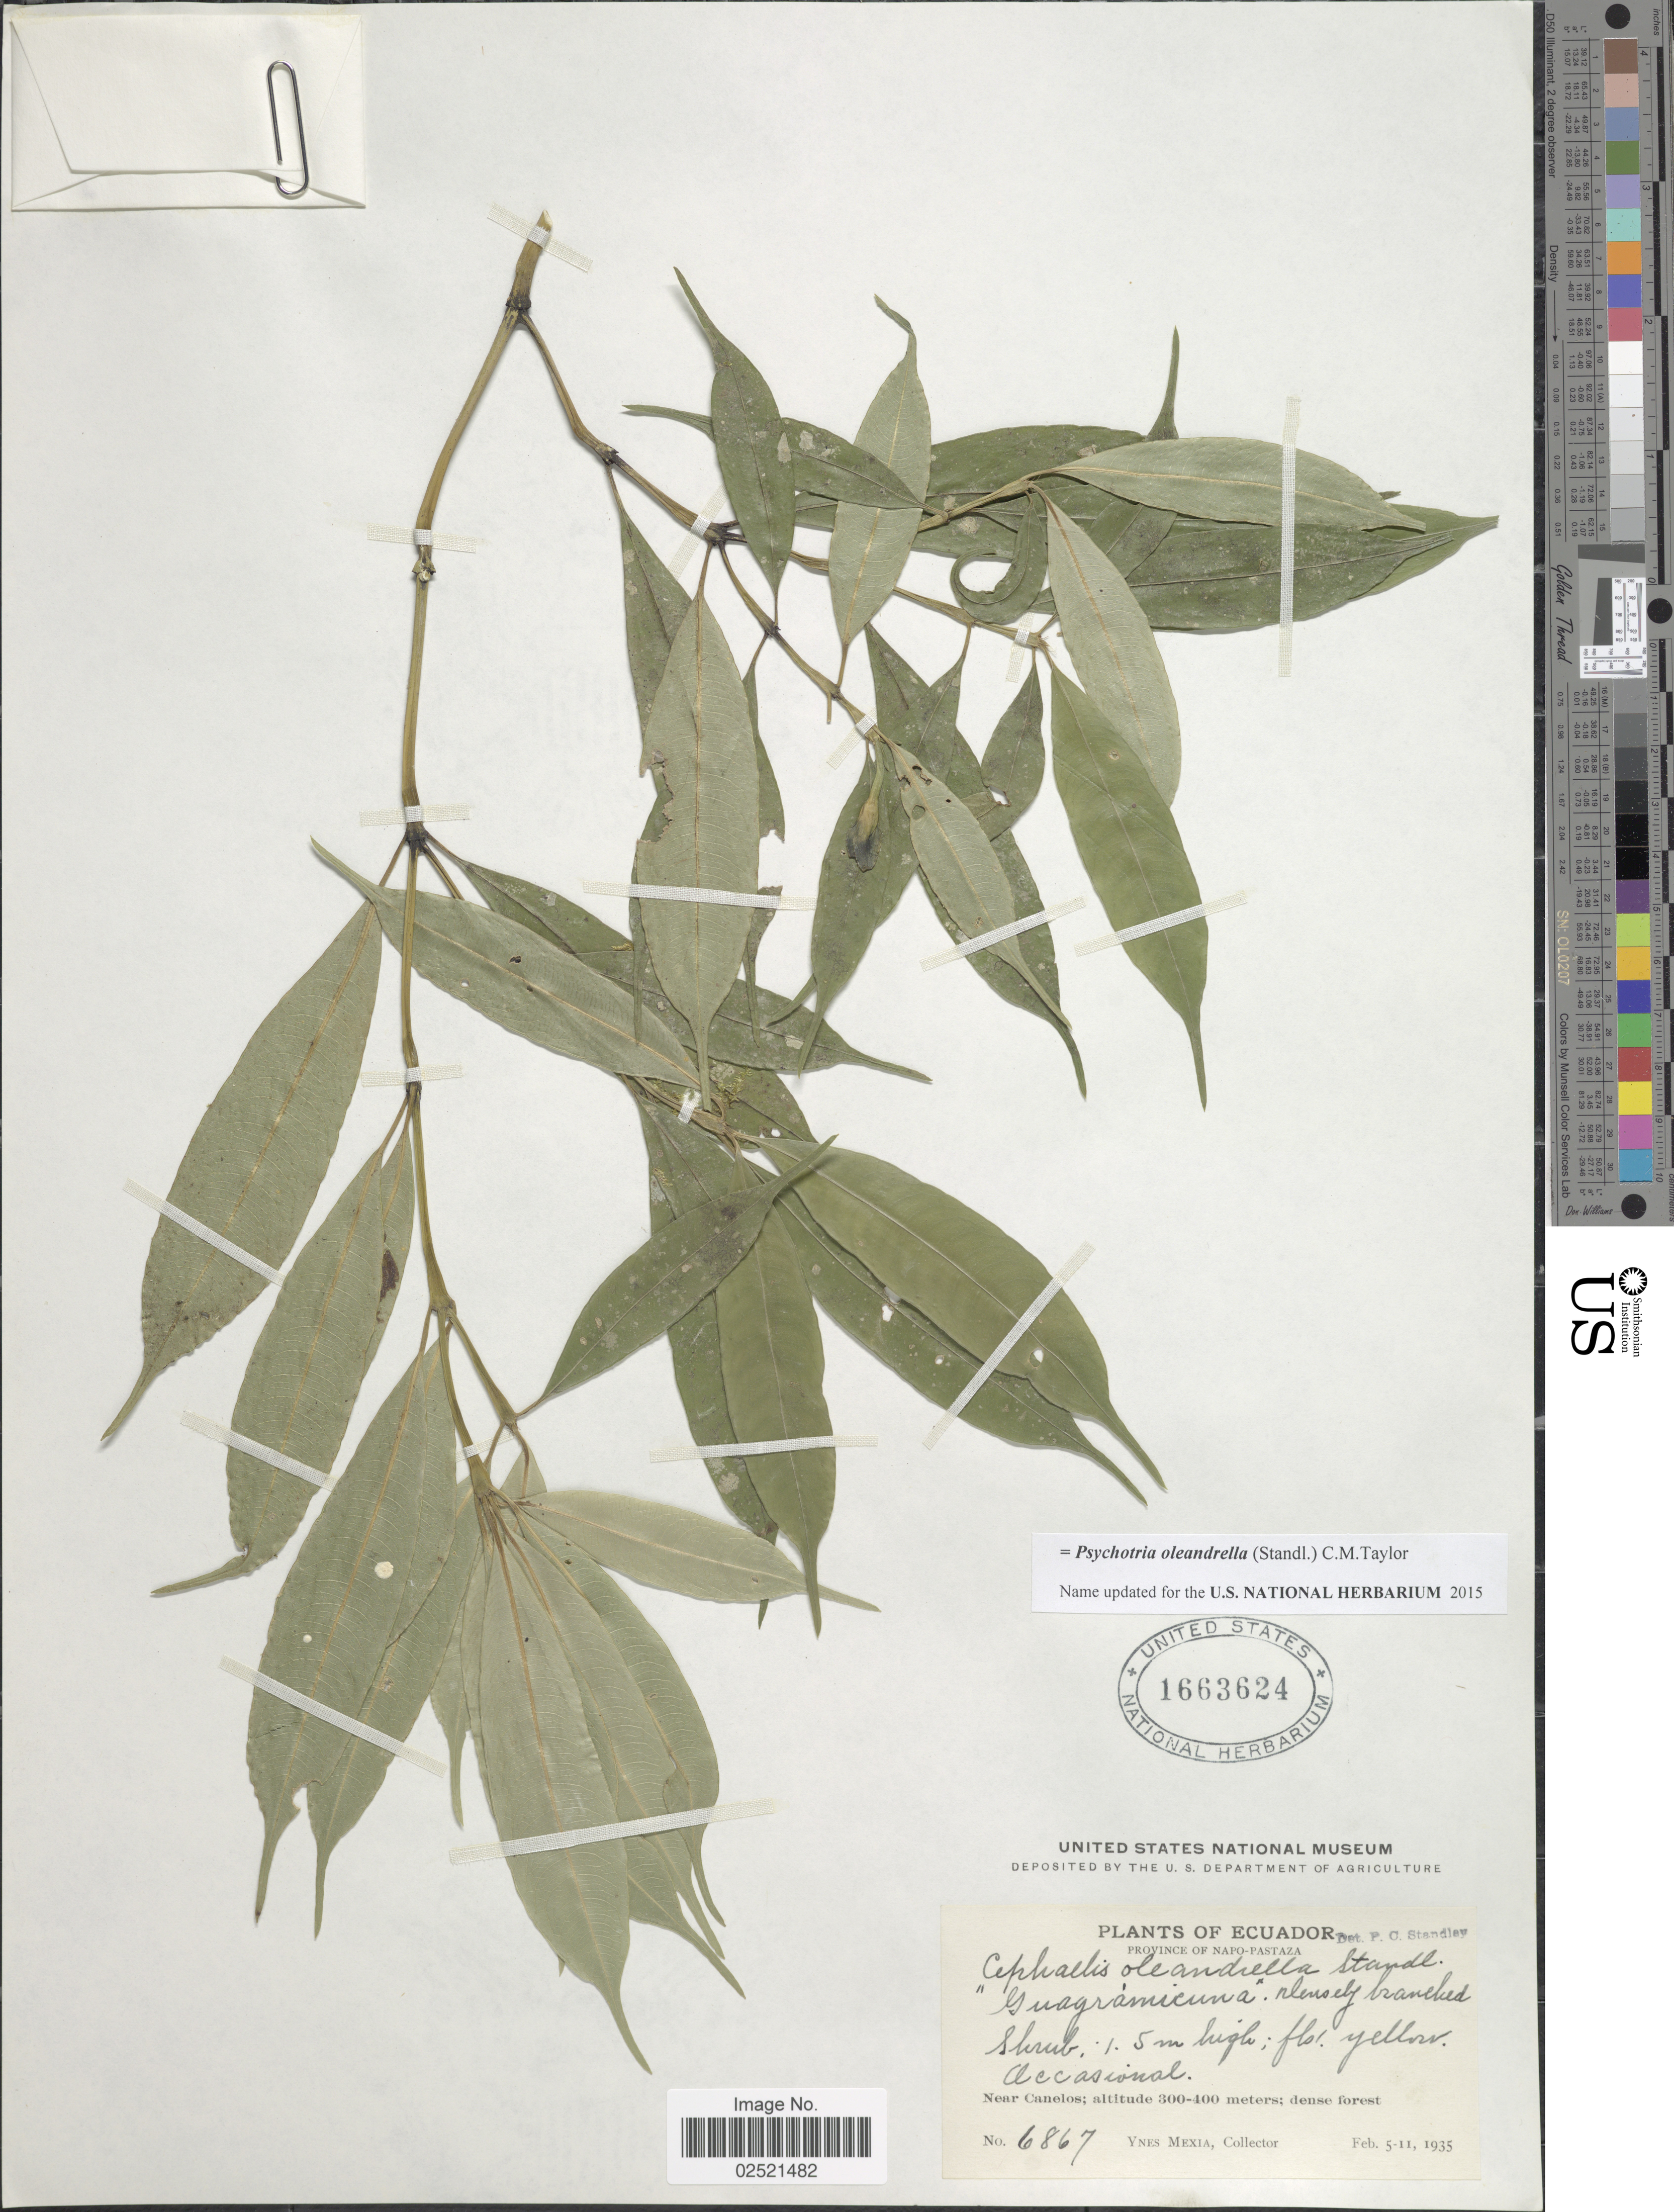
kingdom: Plantae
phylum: Tracheophyta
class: Magnoliopsida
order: Gentianales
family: Rubiaceae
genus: Psychotria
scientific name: Psychotria oleandrella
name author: (Standl.) C.M. Taylor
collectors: Y. Mexia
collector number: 6867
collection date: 1935-02-05/1935-02-11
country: Ecuador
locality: Province of Napo-Pastaza, near Canelos.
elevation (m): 300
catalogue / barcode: US 1663624